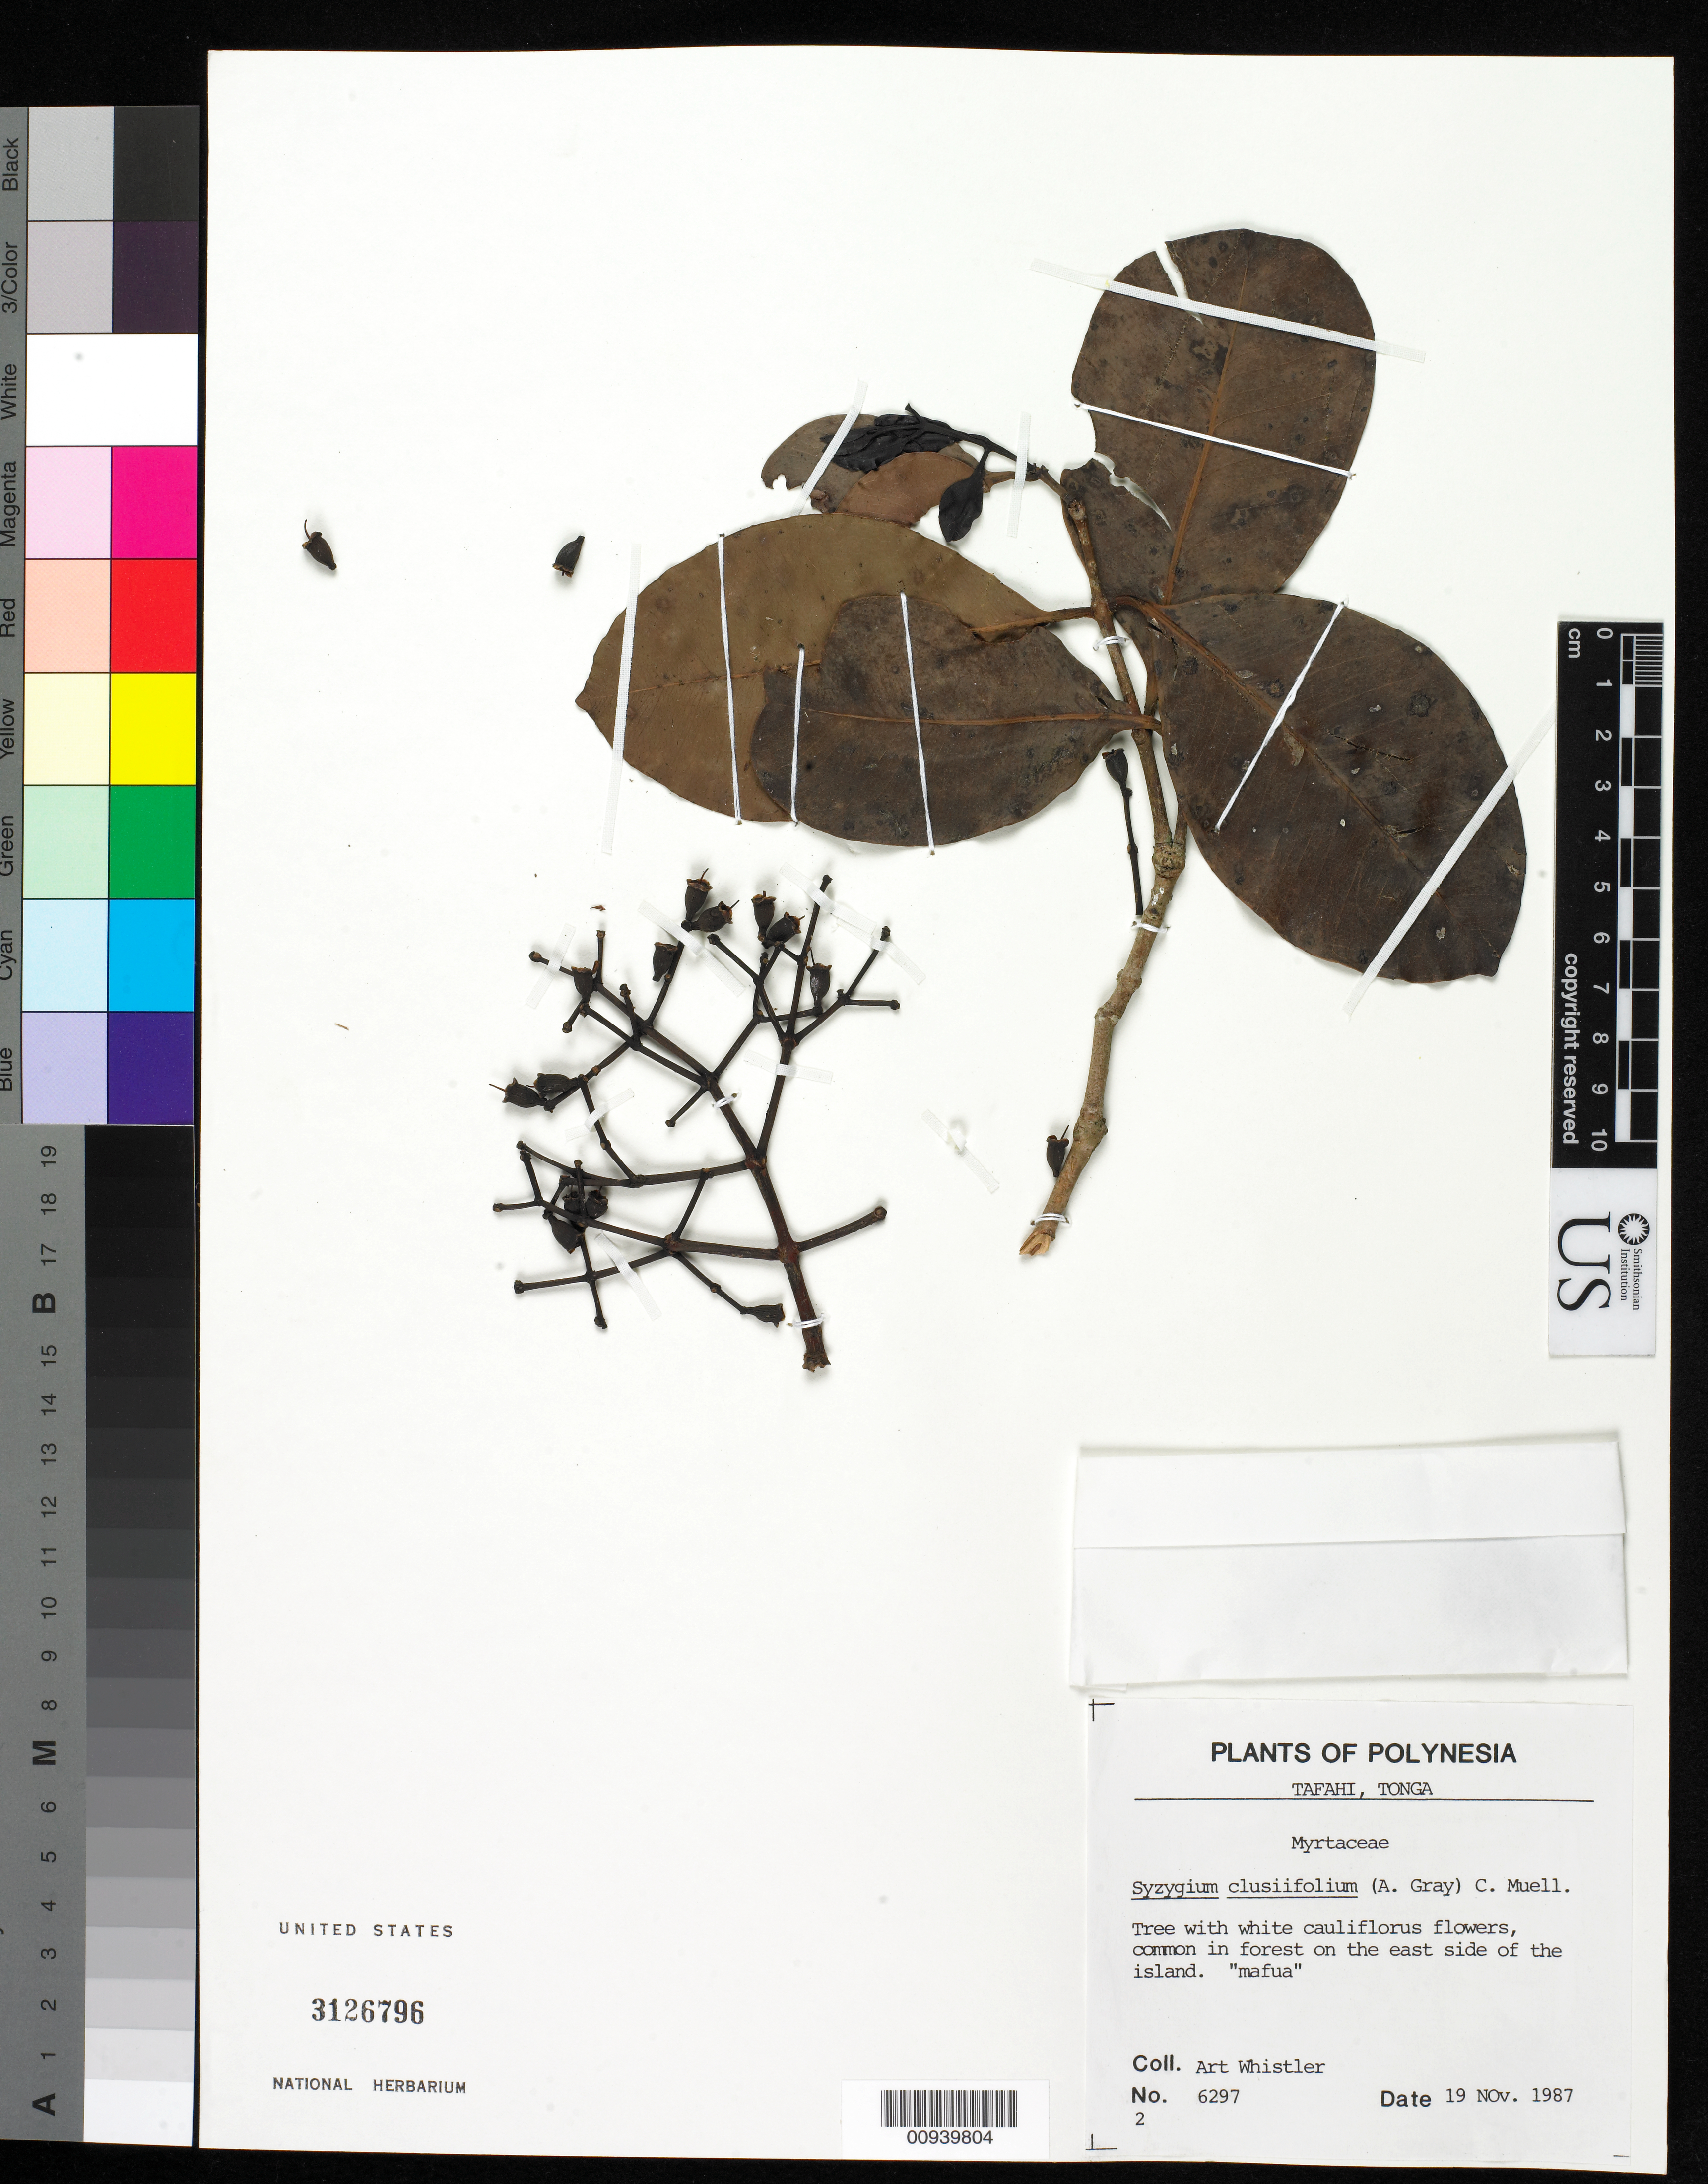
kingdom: Plantae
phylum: Tracheophyta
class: Magnoliopsida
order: Myrtales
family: Myrtaceae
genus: Syzygium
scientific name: Syzygium clusiifolium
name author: (A. Gray) Müll. Stuttg.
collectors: A. Whistler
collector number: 6297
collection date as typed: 19 Nov 1987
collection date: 1987-11-19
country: Tonga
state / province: Tonga Outliers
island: Tafahi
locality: Tafahi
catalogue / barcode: US 3126796